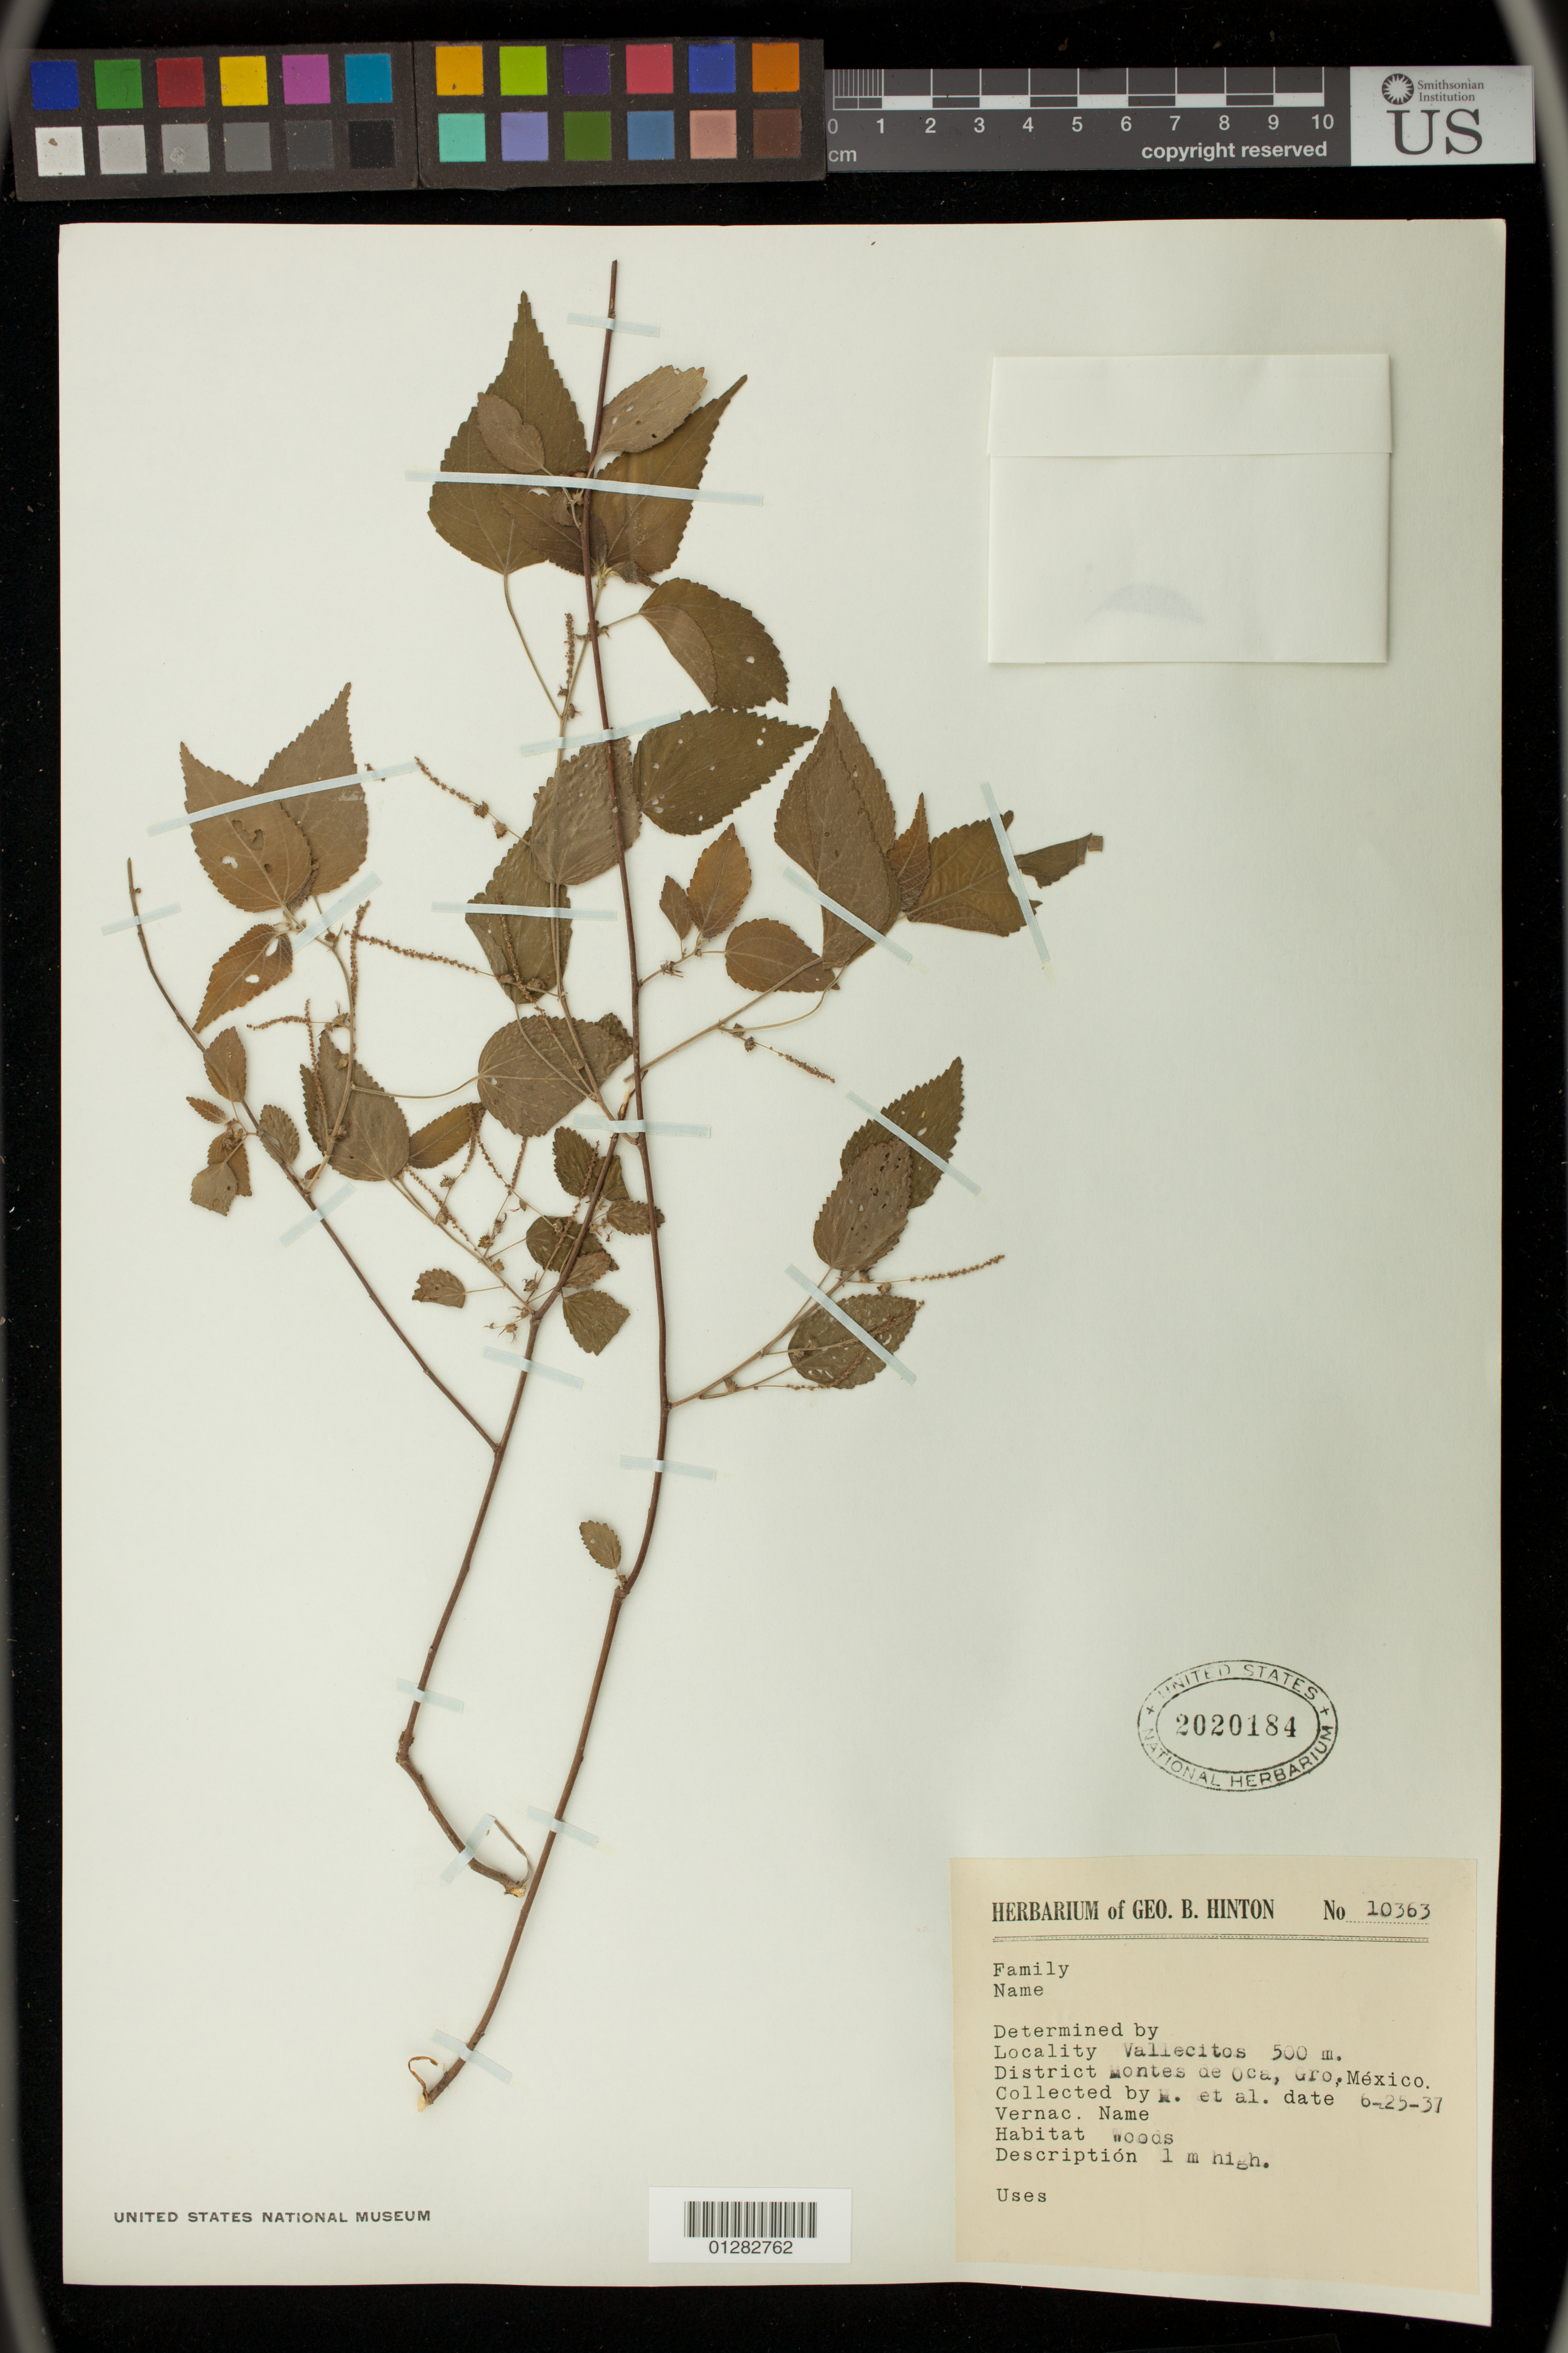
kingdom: Plantae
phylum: Tracheophyta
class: Magnoliopsida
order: Malpighiales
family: Euphorbiaceae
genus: Acalypha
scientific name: Acalypha sp.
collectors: G. B. Hinton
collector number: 10363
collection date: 1937-06-25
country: Mexico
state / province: Guerrero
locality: Vallecitos, Montes de Oca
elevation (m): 152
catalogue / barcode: US 2020184